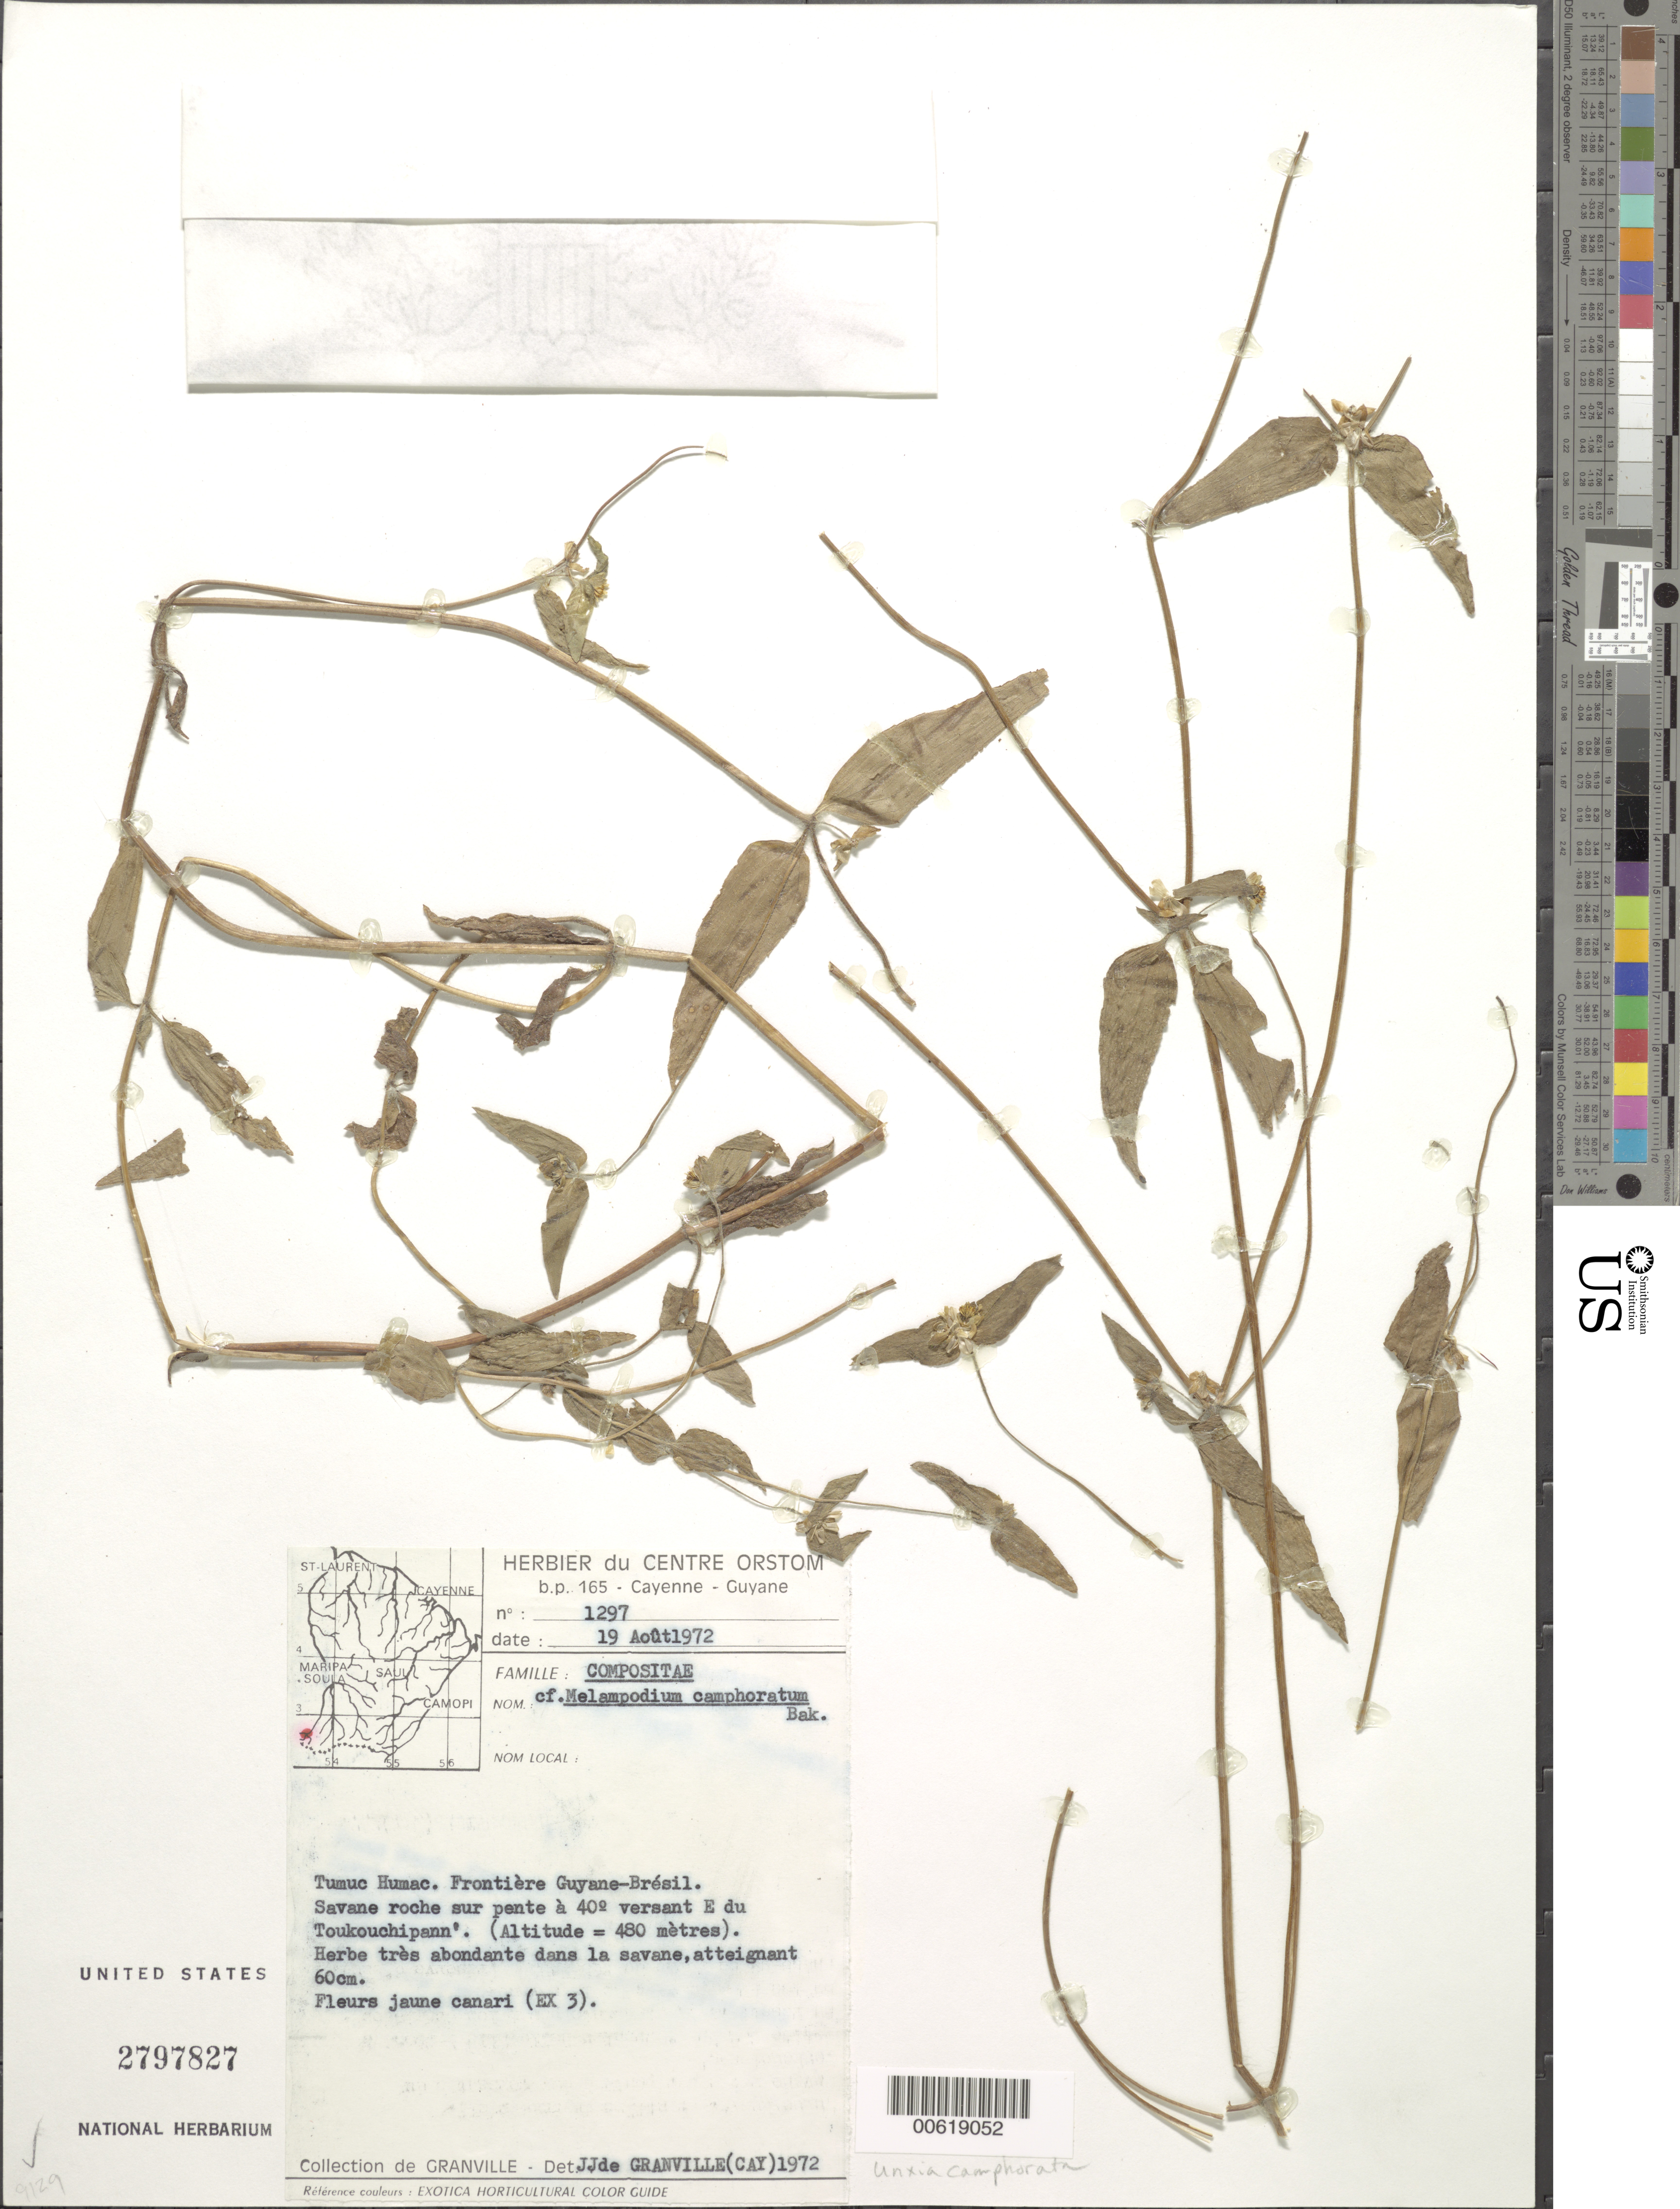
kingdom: Plantae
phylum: Tracheophyta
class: Magnoliopsida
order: Asterales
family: Asteraceae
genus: Unxia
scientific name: Unxia camphorata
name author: L. f.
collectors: J.-J. de Granville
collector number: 1297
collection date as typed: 19-Aug-72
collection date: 1972-08-19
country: French Guiana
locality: Tumuc-Humac, Brazil-French Guiana Frontier, E slope,1 km W-NW of Toukouchipann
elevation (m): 480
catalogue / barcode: US 2797827